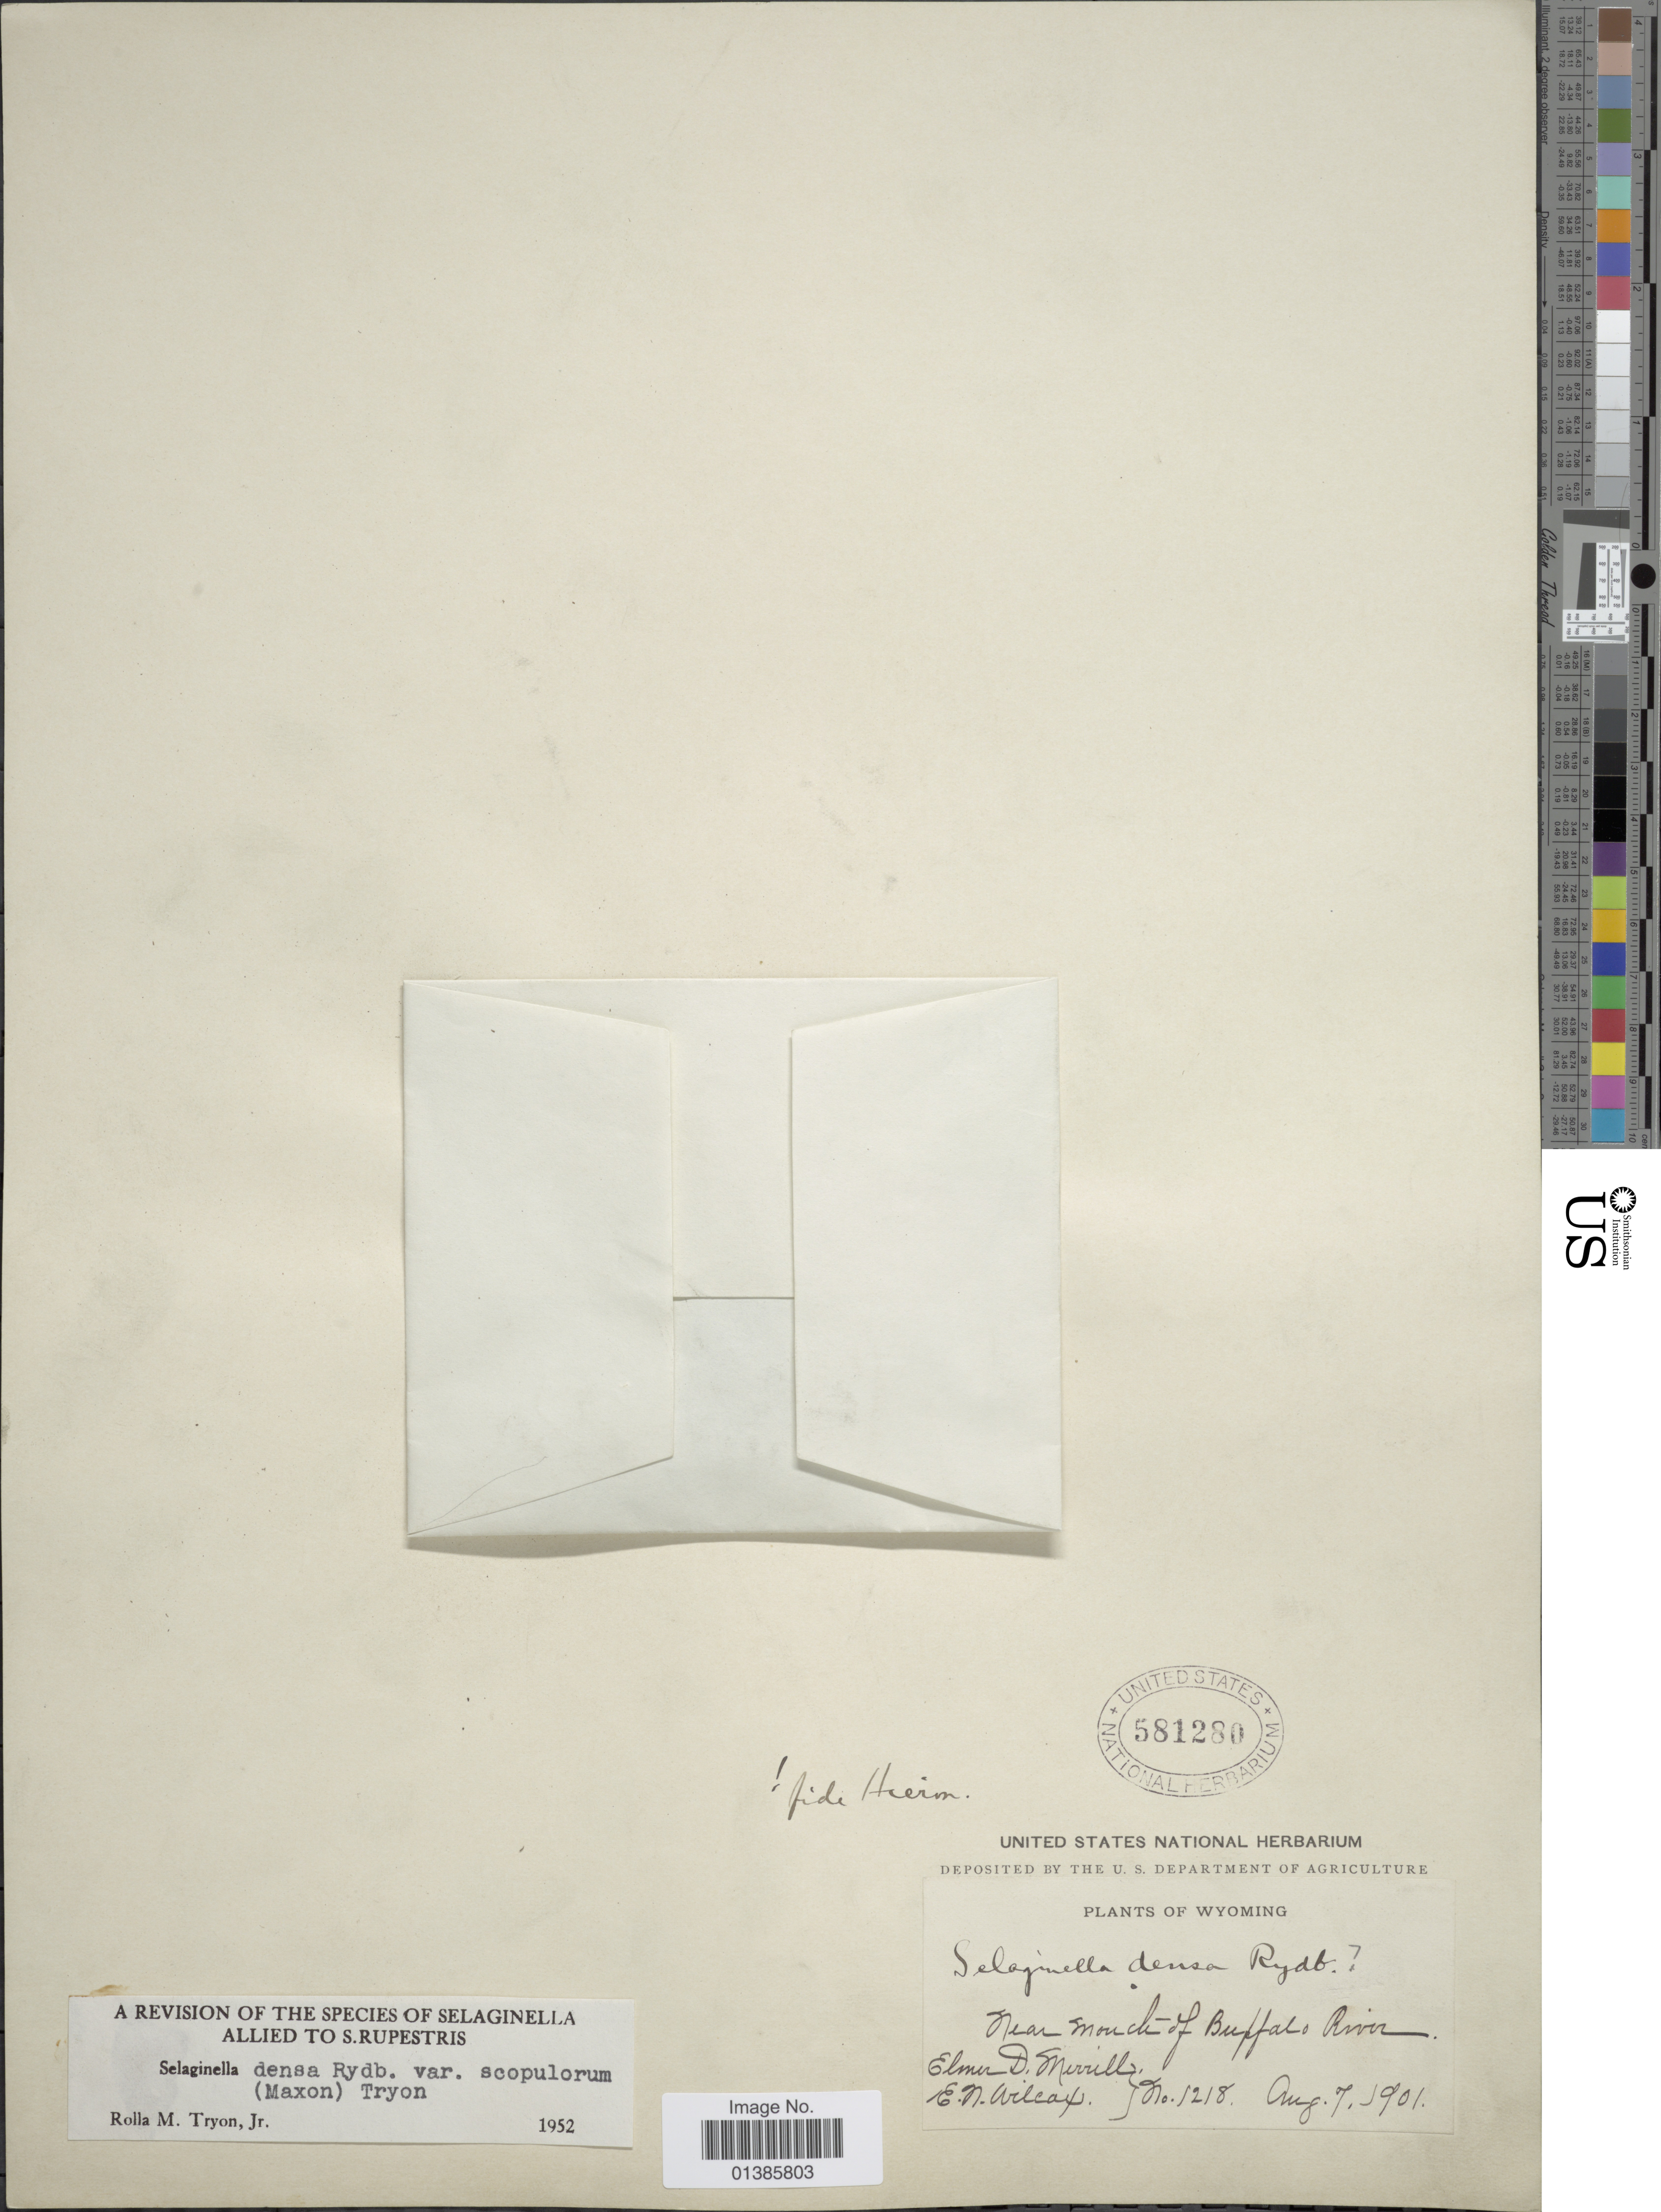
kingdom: Plantae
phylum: Tracheophyta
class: Lycopodiopsida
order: Selaginellales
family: Selaginellaceae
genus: Selaginella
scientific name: Selaginella densa var. scopulorum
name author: (Maxon) R.M. Tryon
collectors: E. D. Merrill & E. Wilcox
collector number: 1218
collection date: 1901-08-07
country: United States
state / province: Wyoming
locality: Near mouth of Buffalo River.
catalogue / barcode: US 581280